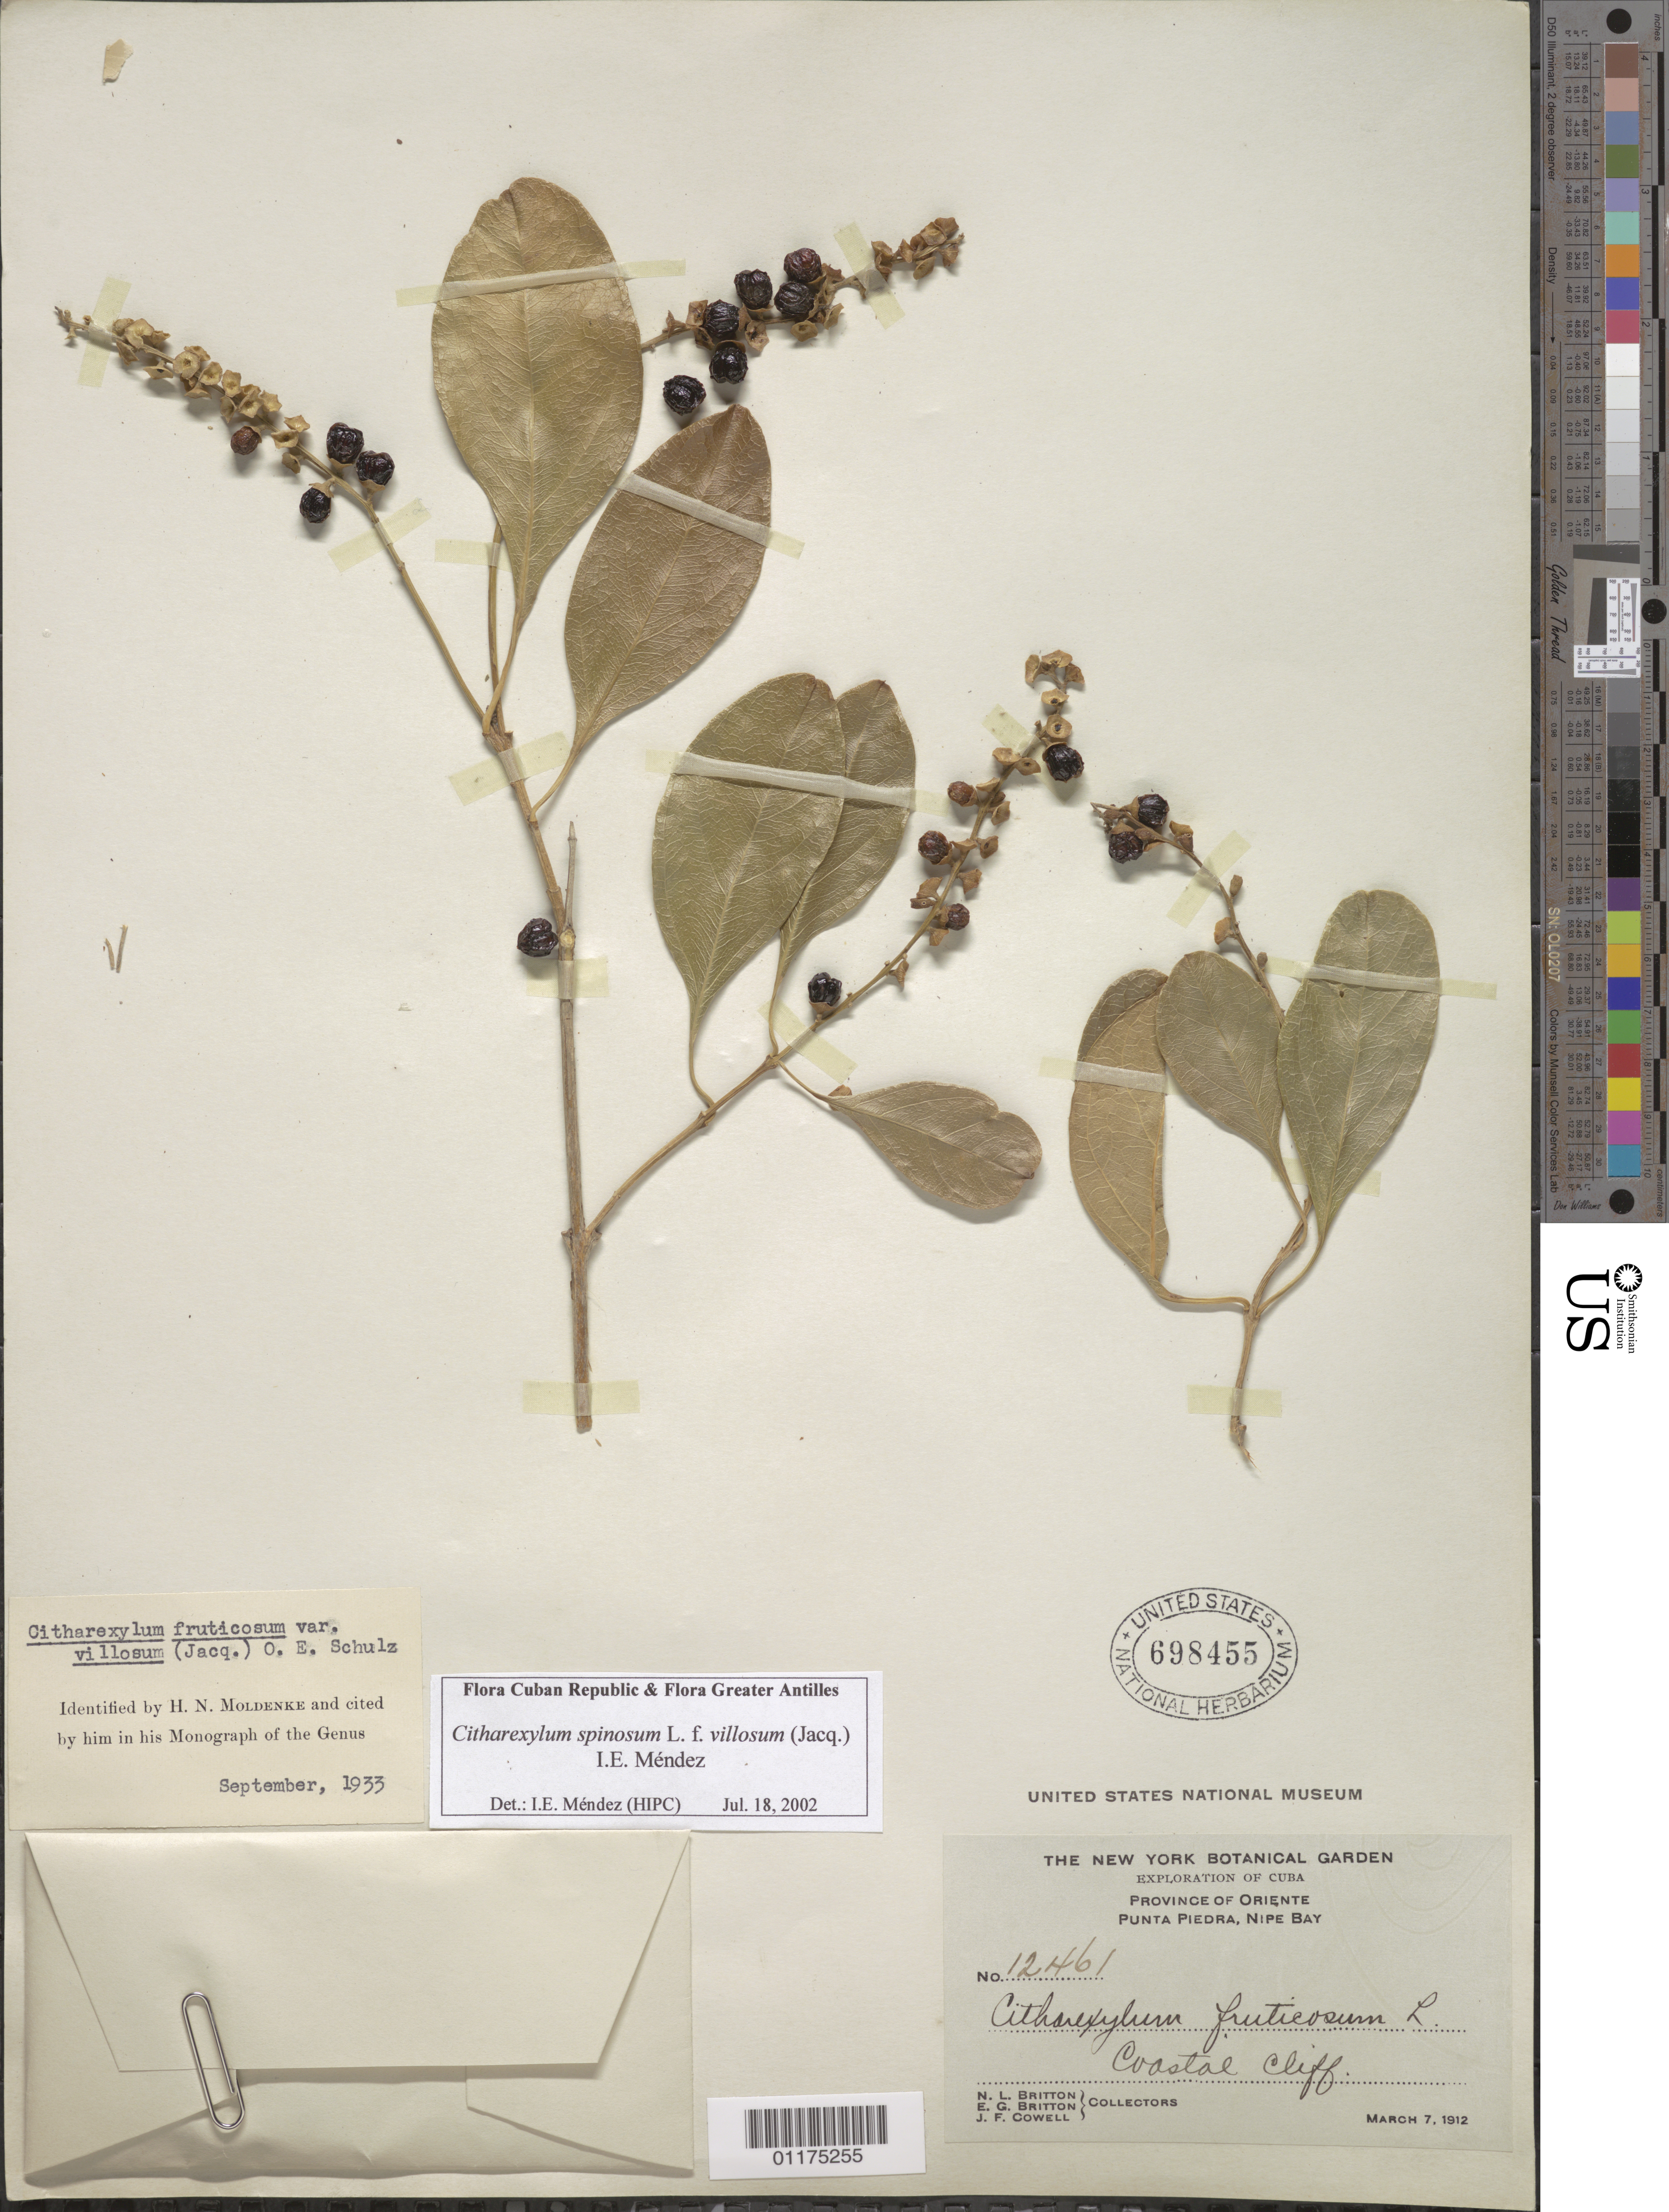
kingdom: Plantae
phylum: Tracheophyta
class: Magnoliopsida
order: Lamiales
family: Verbenaceae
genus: Citharexylum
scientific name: Citharexylum spinosum f. villosum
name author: (Jacq.) I.E. Méndez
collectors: N. Britton, E. G. Britton & J. F. Cowell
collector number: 12461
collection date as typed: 07 Mar 1912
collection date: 1912-03-07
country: Cuba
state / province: Oriente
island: Cuba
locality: Coastal Cliff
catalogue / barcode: US 698455